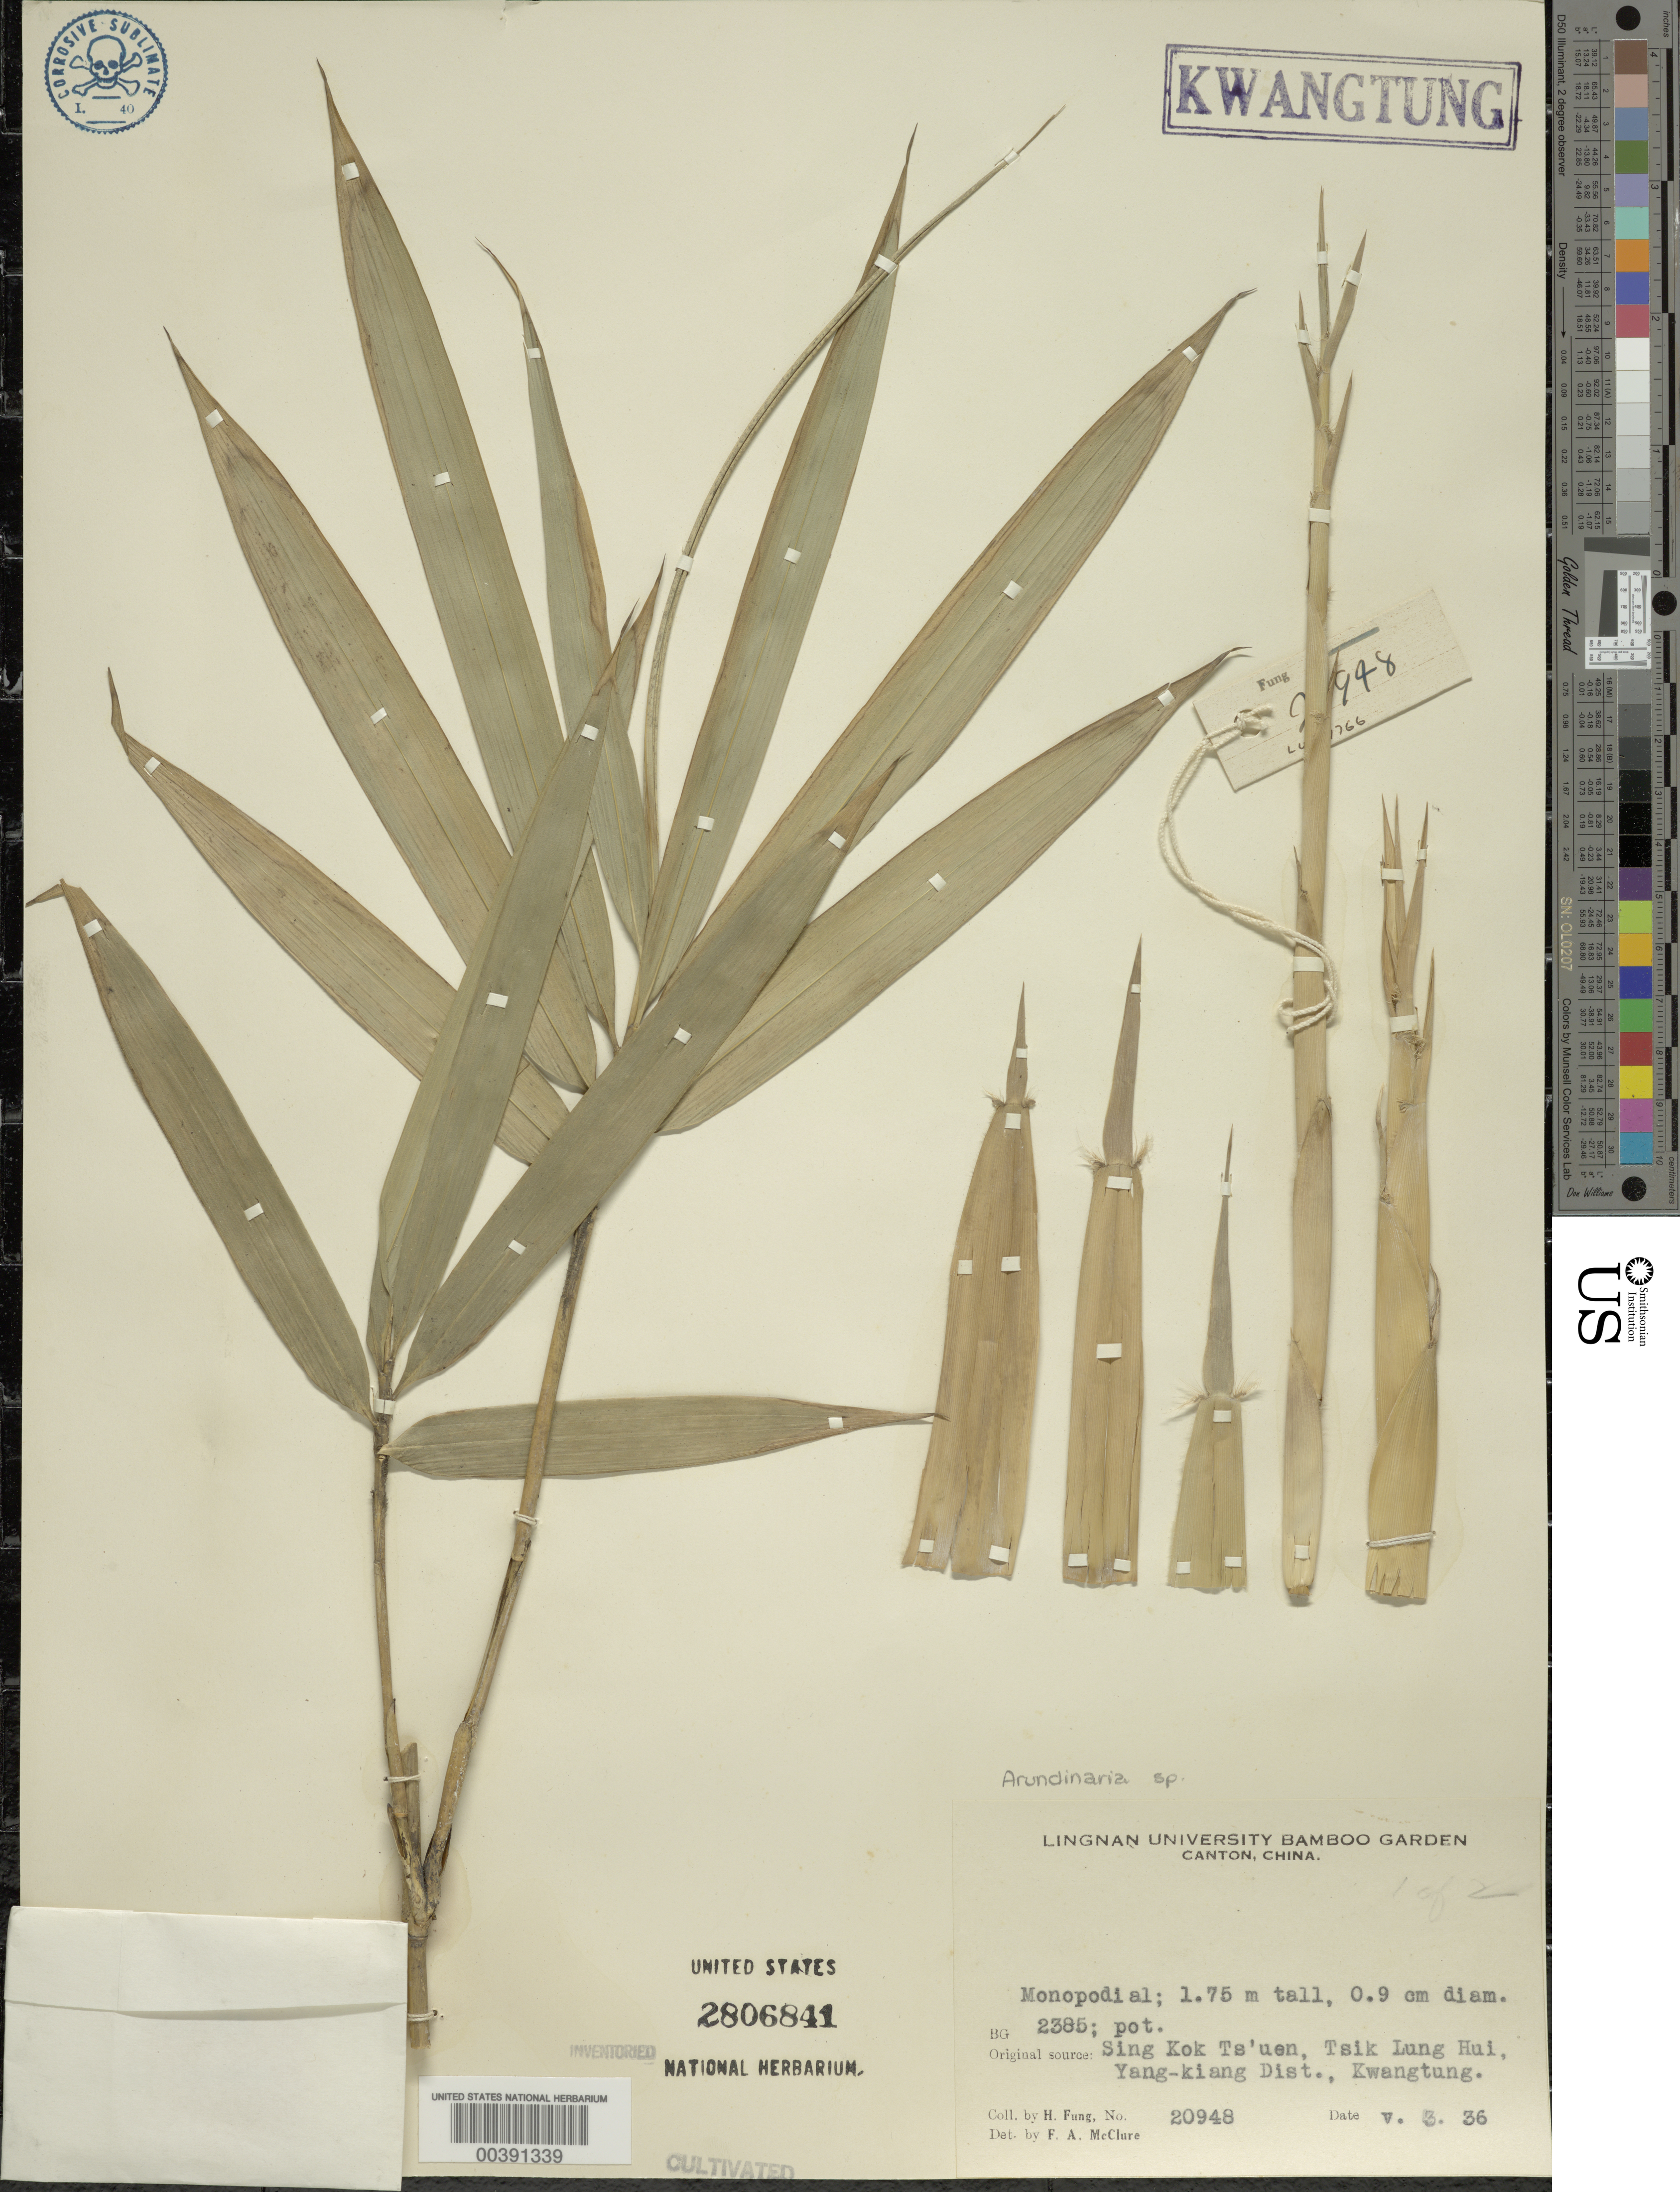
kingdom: Plantae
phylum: Tracheophyta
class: Liliopsida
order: Poales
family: Poaceae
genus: Arundinaria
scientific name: Arundinaria sp.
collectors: H. L. Fung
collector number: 20948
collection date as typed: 03 May 1936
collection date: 1936-05-03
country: China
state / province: Guangdong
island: Honam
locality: Lingnan Univ. Bamboo Garden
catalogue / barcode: US 2806841